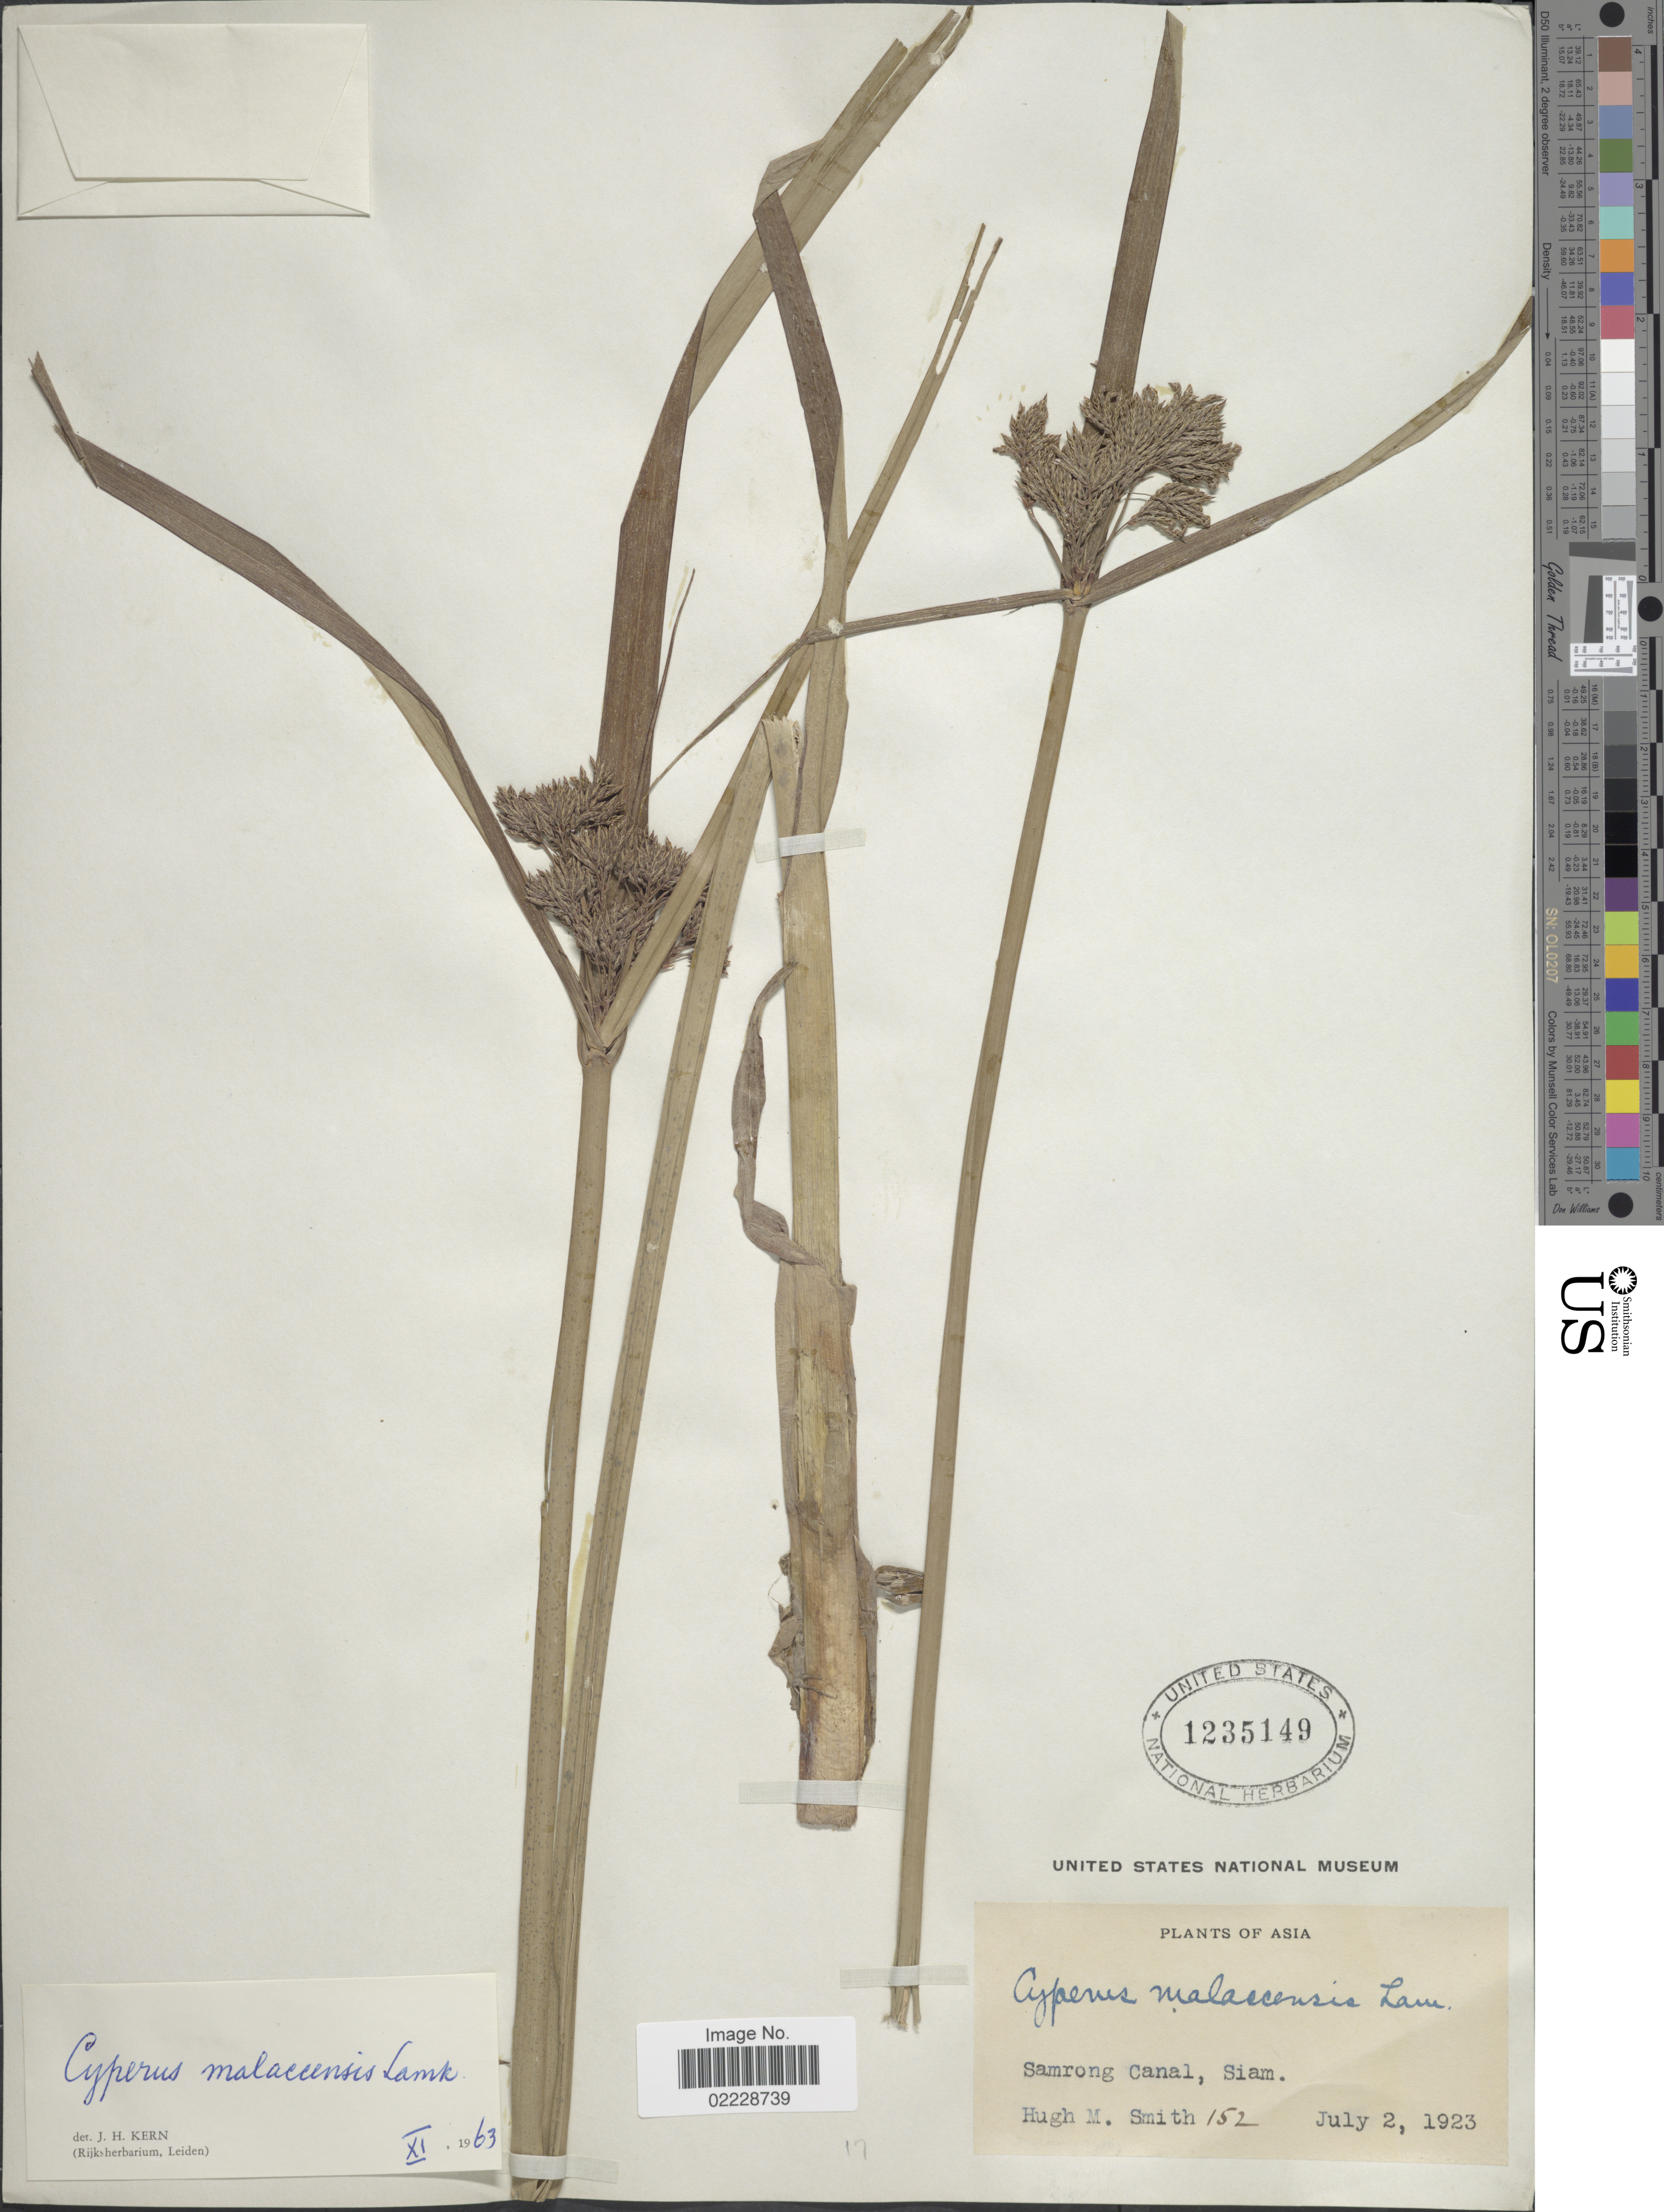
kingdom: Plantae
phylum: Tracheophyta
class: Liliopsida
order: Poales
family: Cyperaceae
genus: Cyperus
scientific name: Cyperus malaccensis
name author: Lam.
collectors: H. M. Smith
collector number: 152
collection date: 1923-07-02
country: Thailand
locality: Samrong Canal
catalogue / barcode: US 1235149